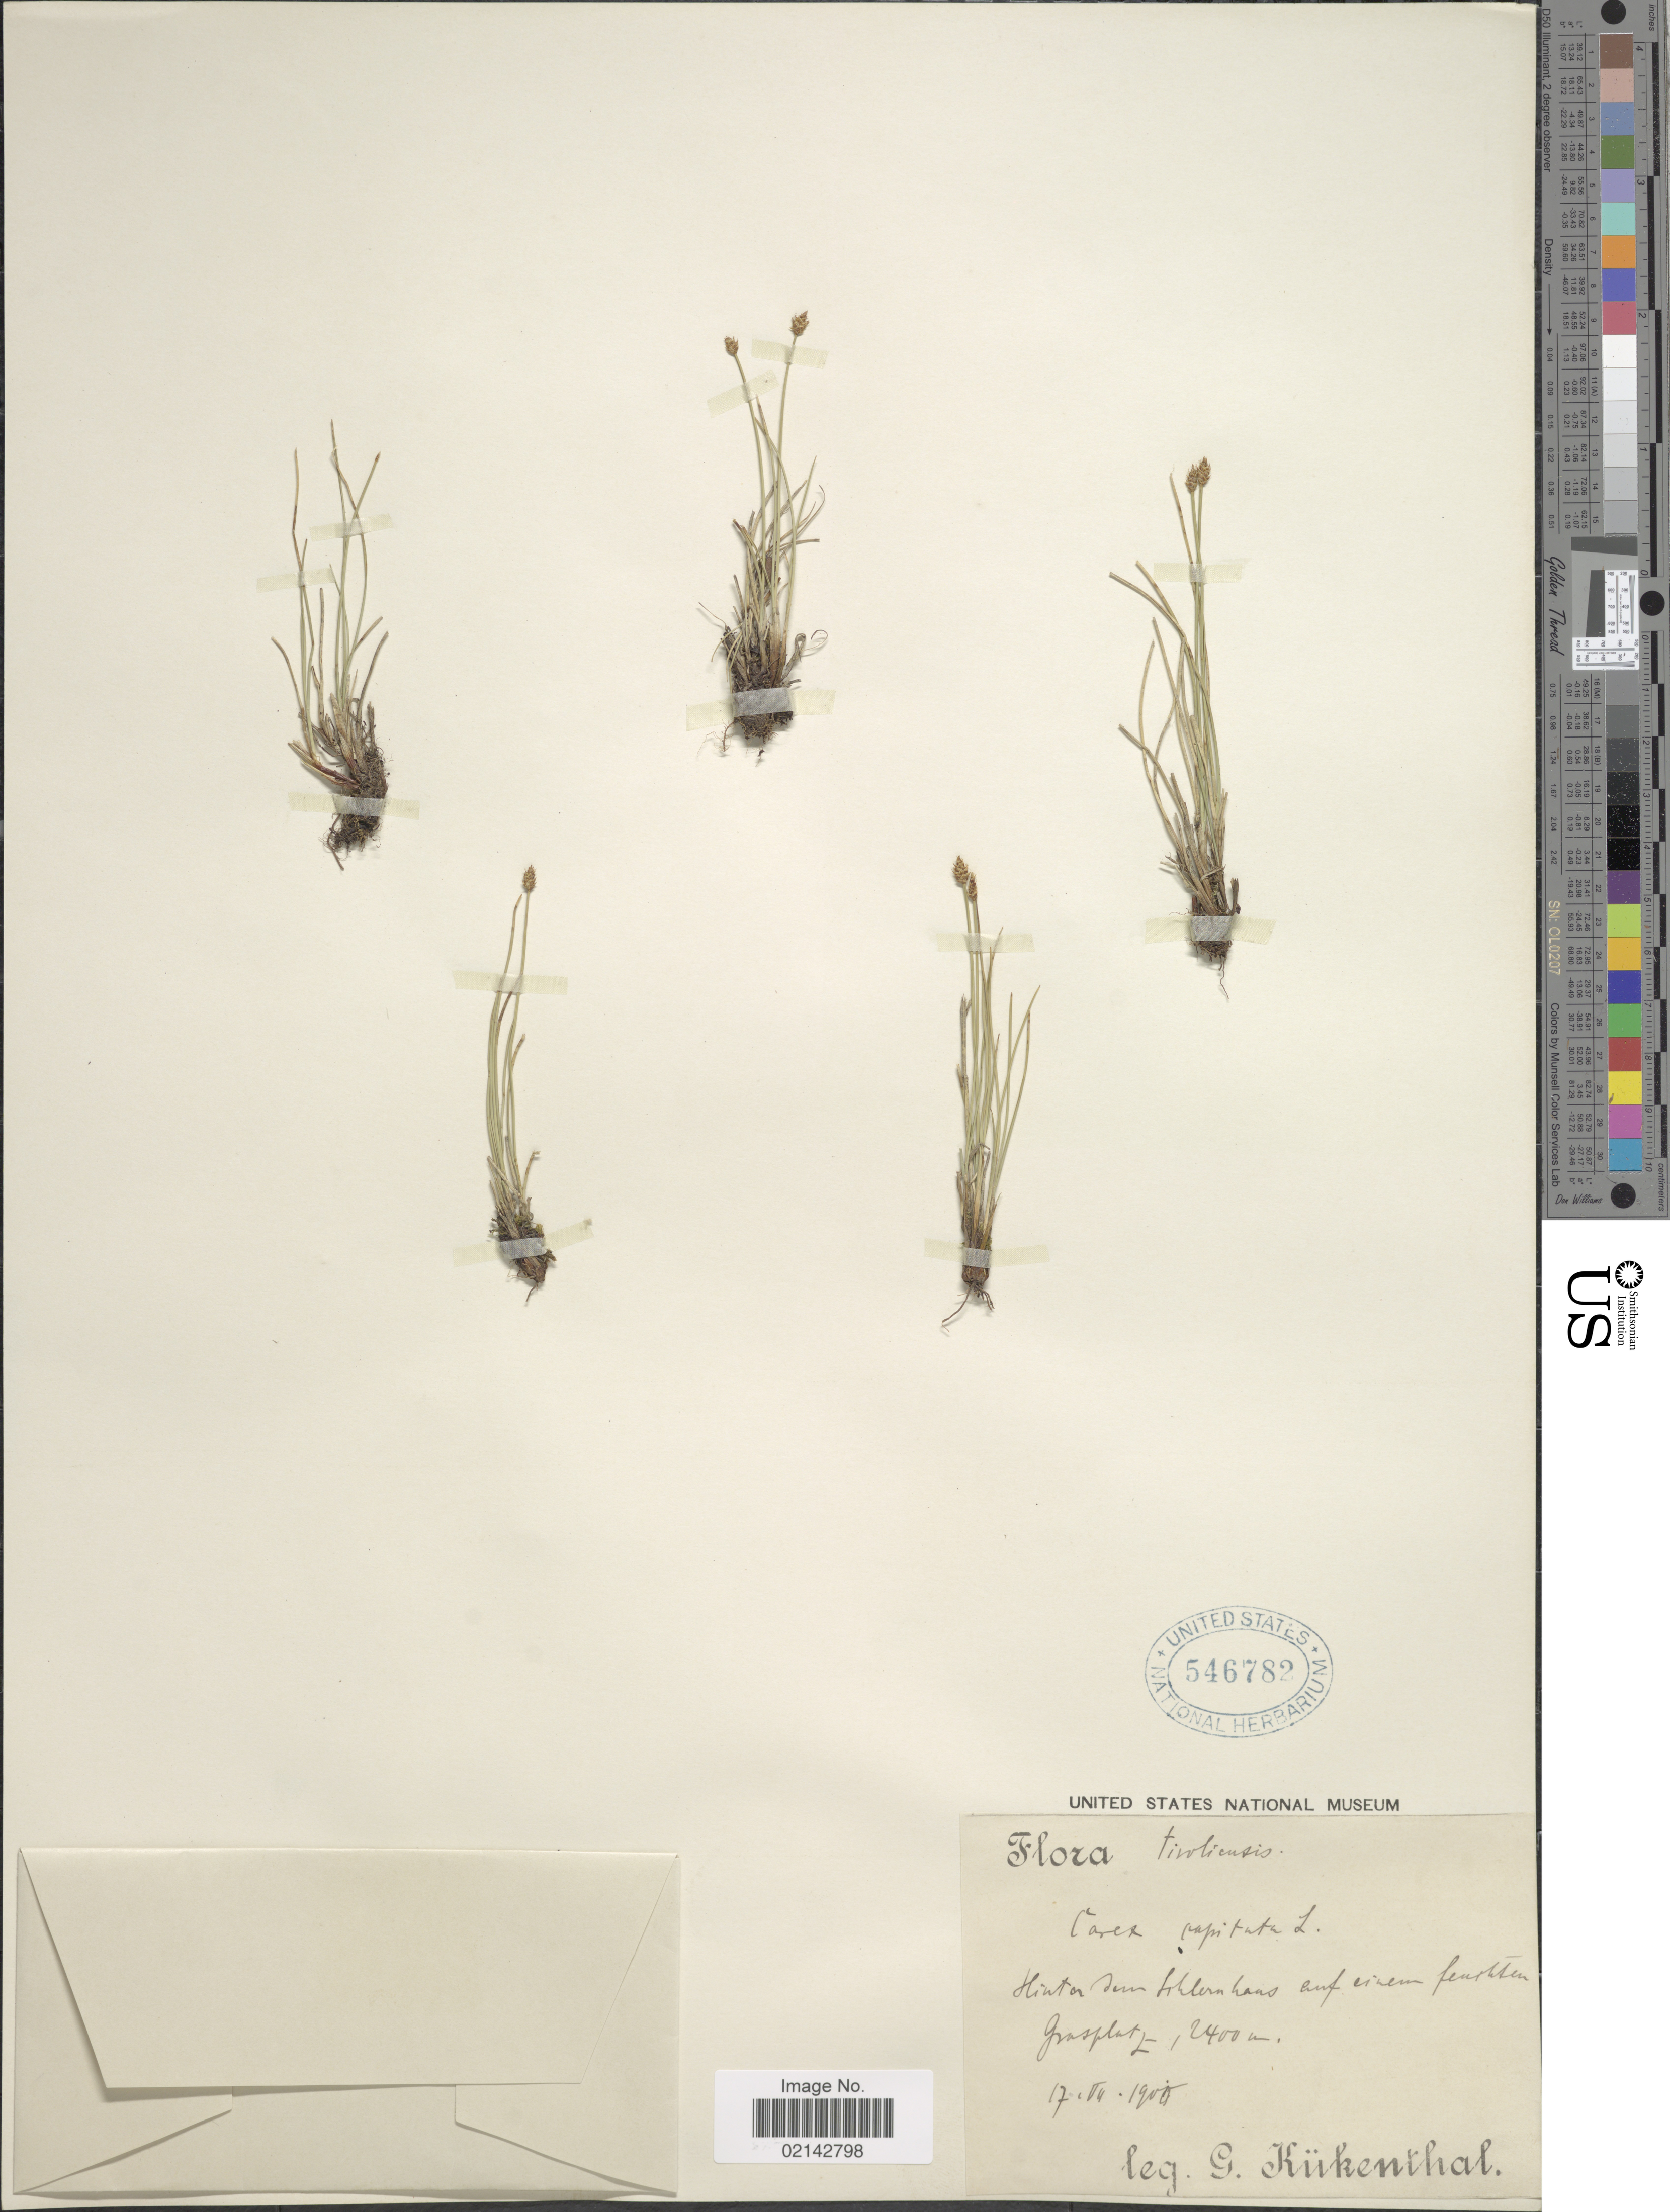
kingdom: Plantae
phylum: Tracheophyta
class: Liliopsida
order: Poales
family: Cyperaceae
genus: Carex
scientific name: Carex capitata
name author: L.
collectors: G. Kükenthal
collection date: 1900-07-17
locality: Tiroliensis, Hinta dem Soklermhaas auf einem feuchten Grasplatz. [interpreted]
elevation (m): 2400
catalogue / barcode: US 546782